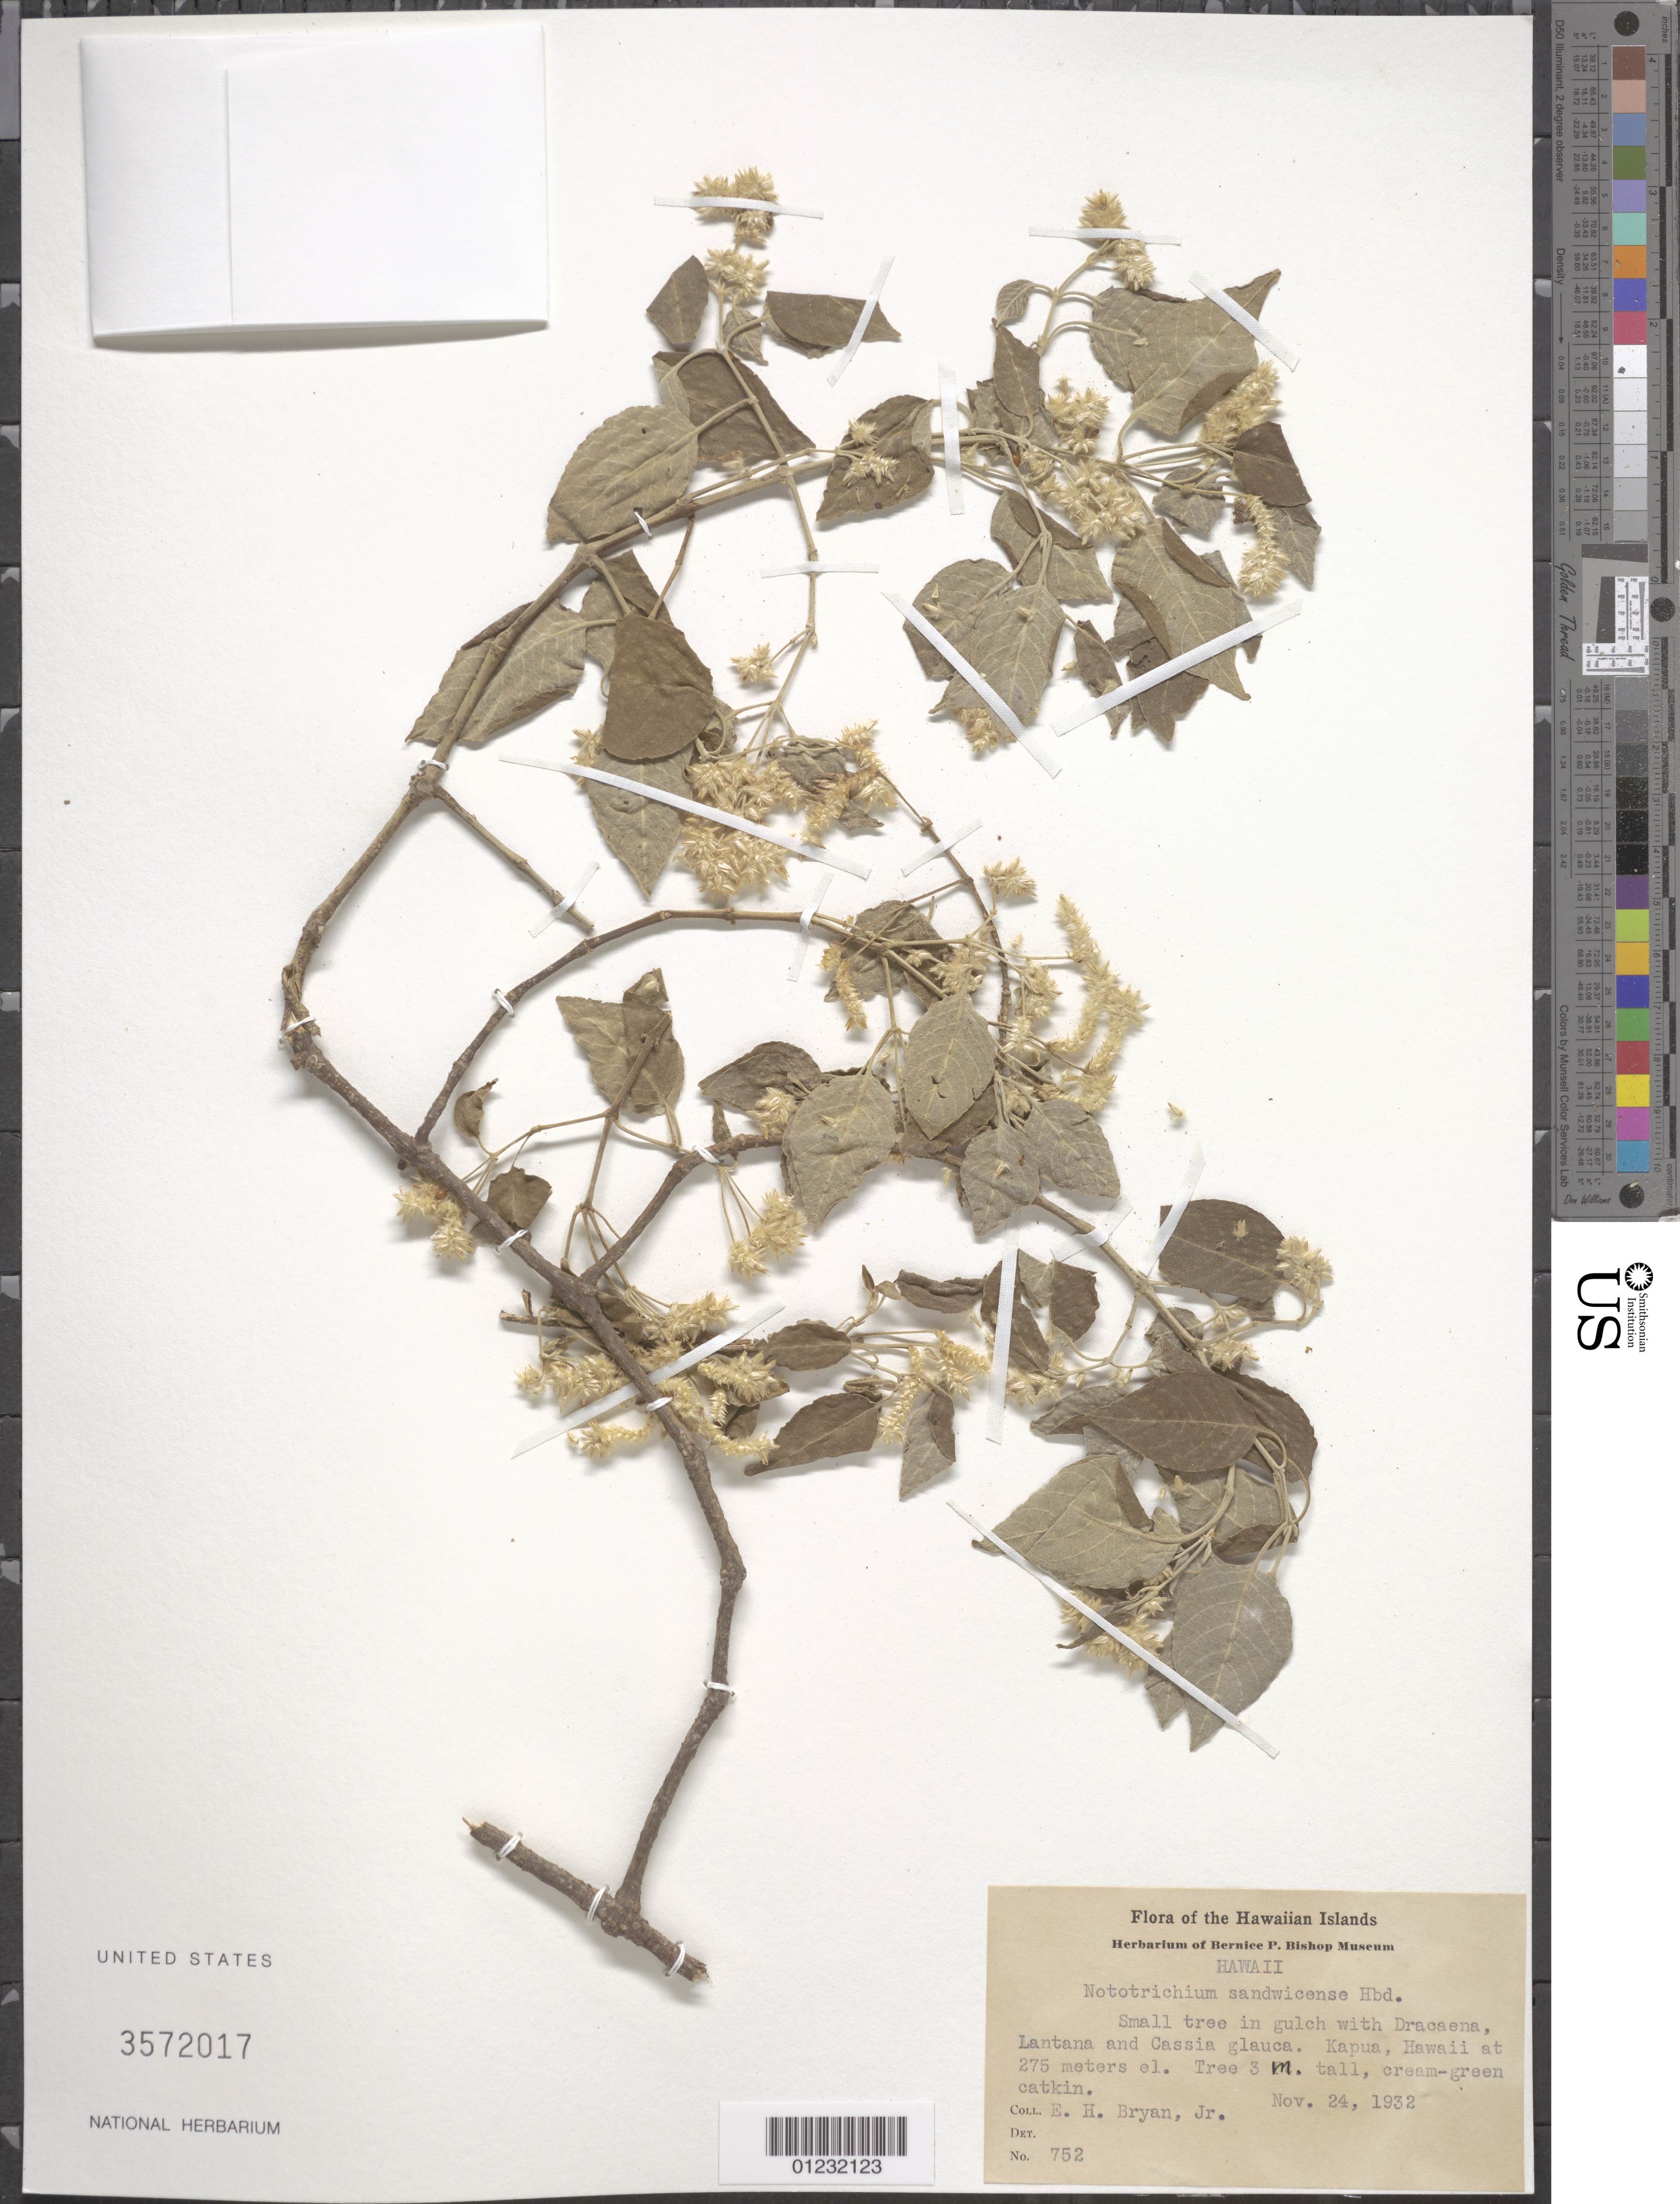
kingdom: Plantae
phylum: Tracheophyta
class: Magnoliopsida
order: Caryophyllales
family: Amaranthaceae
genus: Achyranthes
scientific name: Achyranthes sandwicensis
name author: (A. Gray) Di Vincenzo et al.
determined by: Wagner, W. L., (BOT), Smithsonian Institution - National Museum of Natural History (UNITED STATES)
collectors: E. Bryan Jr.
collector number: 752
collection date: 1932-11-24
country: United States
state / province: Hawaii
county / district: Honolulu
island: Oahu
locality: Kapua.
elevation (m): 275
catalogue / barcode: US 3572017